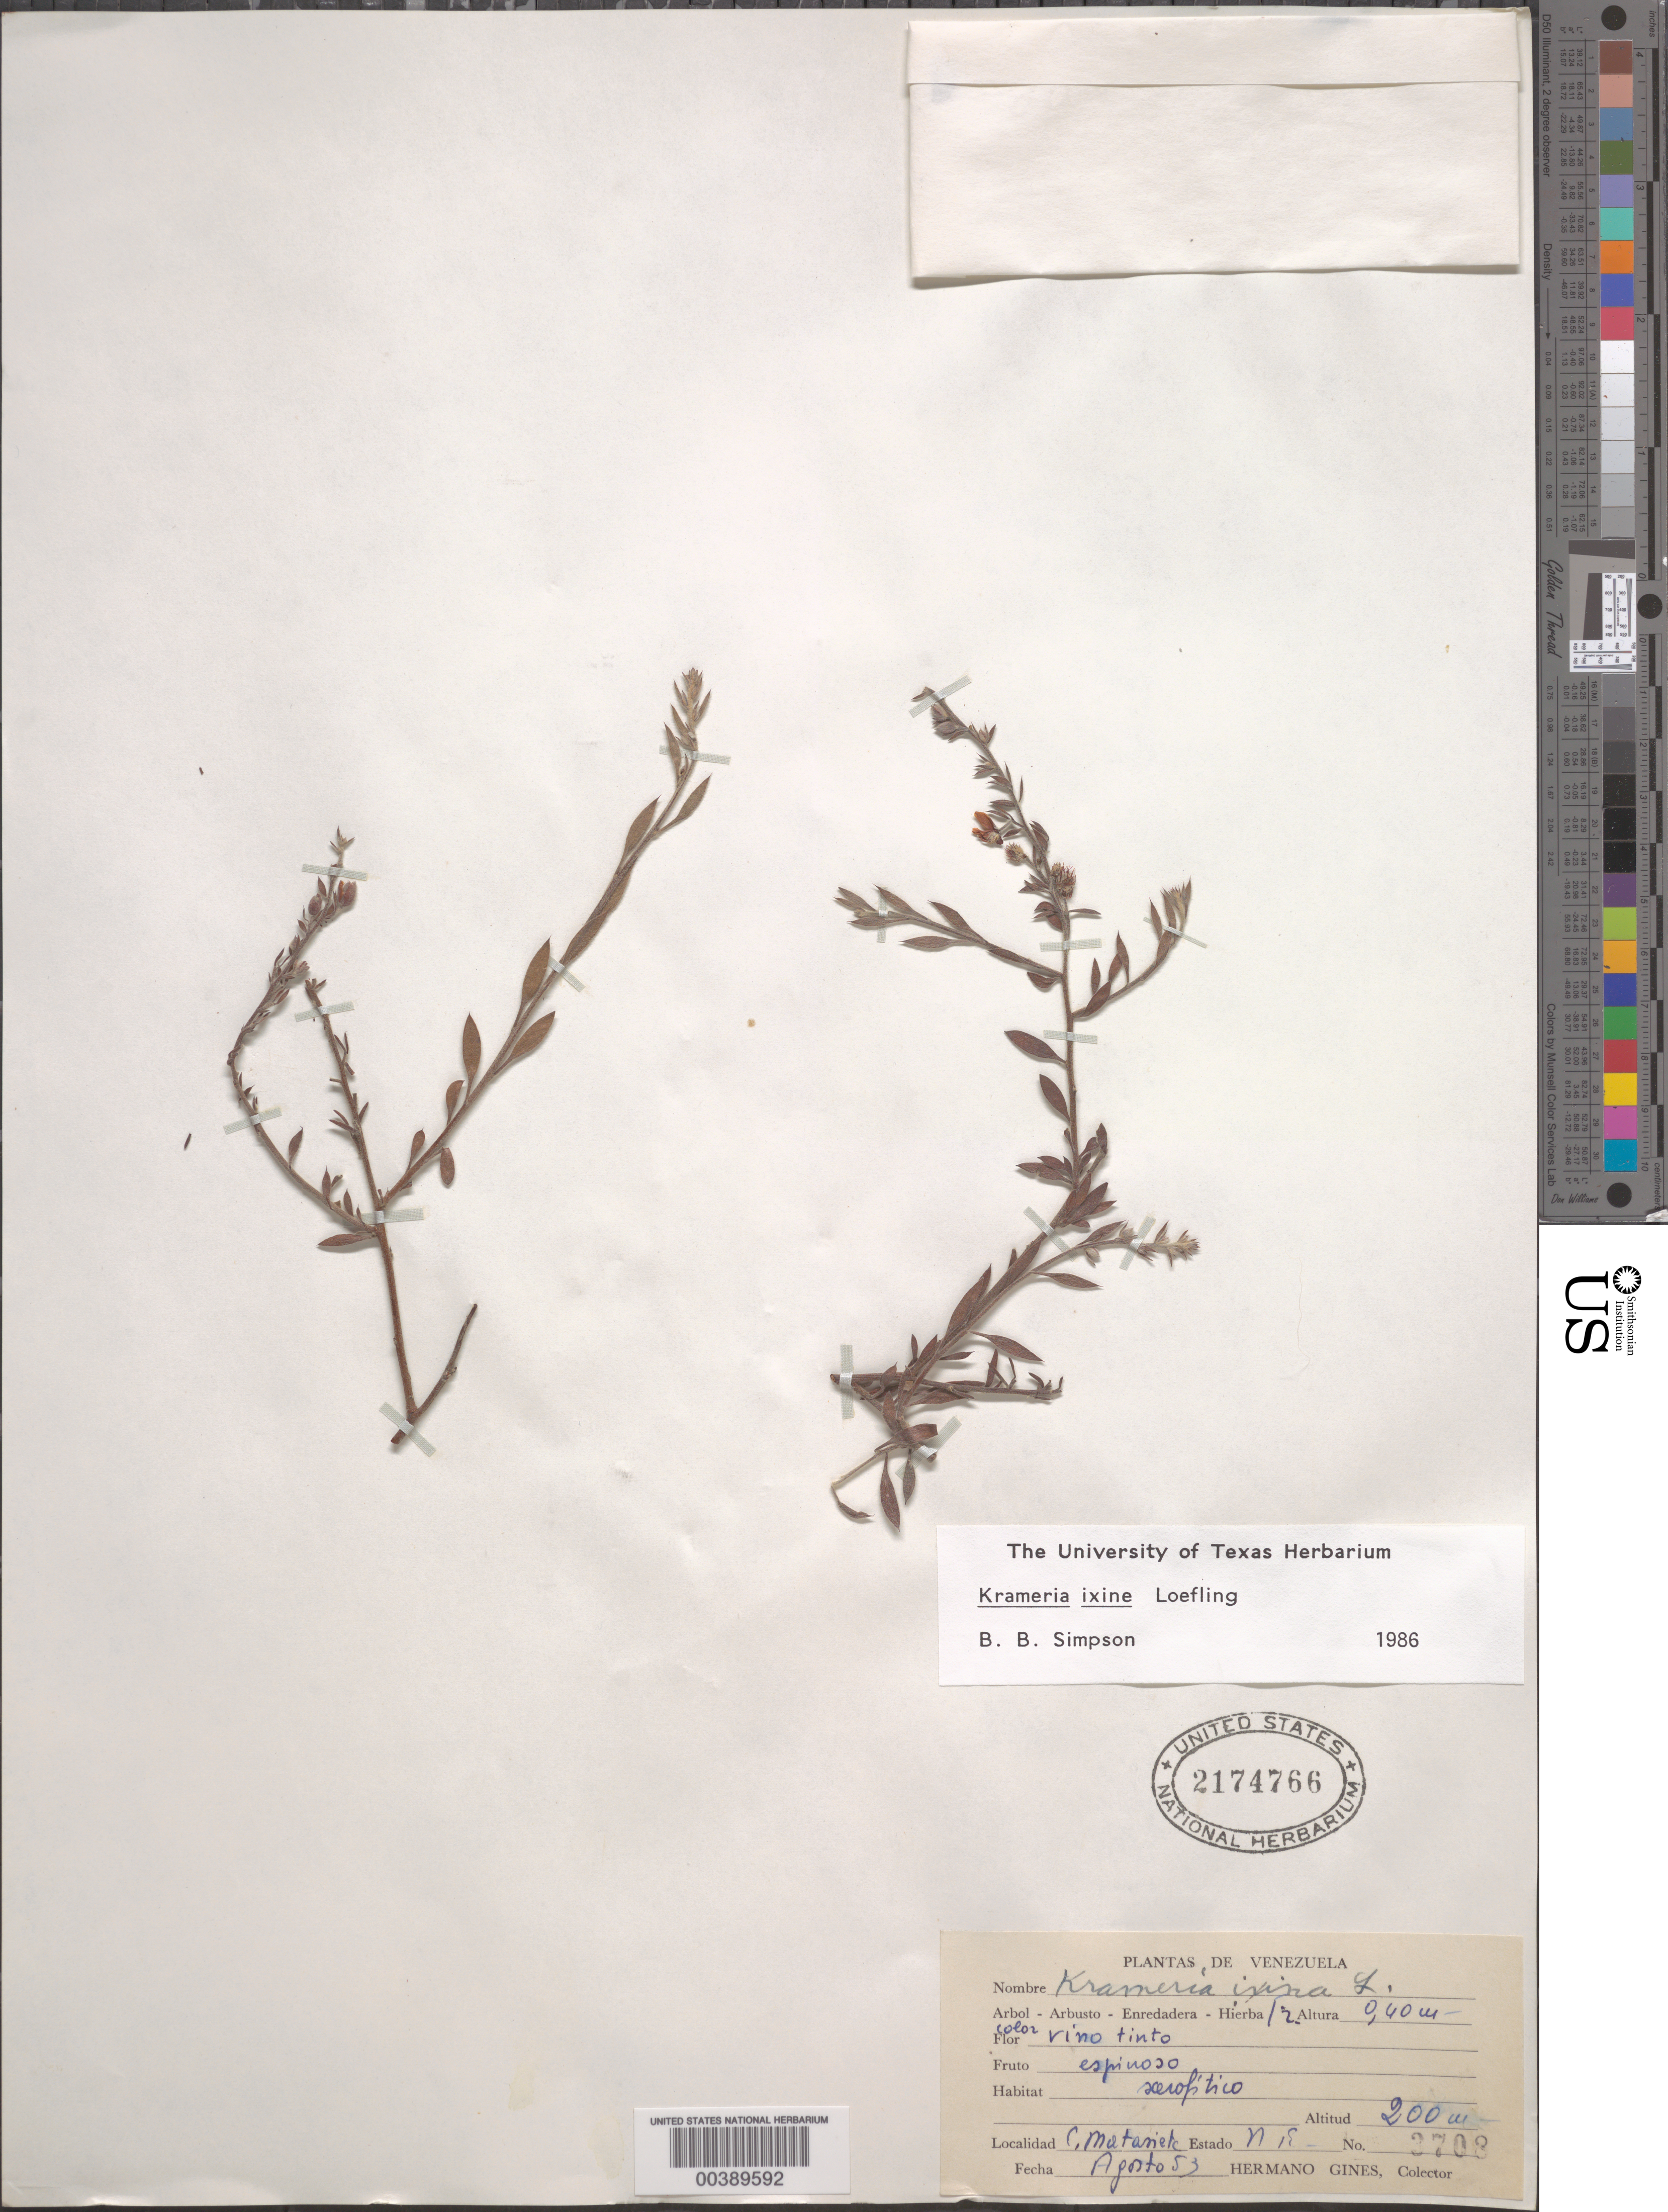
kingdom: Plantae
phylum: Tracheophyta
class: Magnoliopsida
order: Zygophyllales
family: Krameriaceae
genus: Krameria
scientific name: Krameria ixine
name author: L.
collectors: Bro. Gines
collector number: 3708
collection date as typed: Aug 1953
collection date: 1953-08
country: Venezuela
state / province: Nueva Esparta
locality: C. mataneto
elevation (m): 200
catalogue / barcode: US 2174766